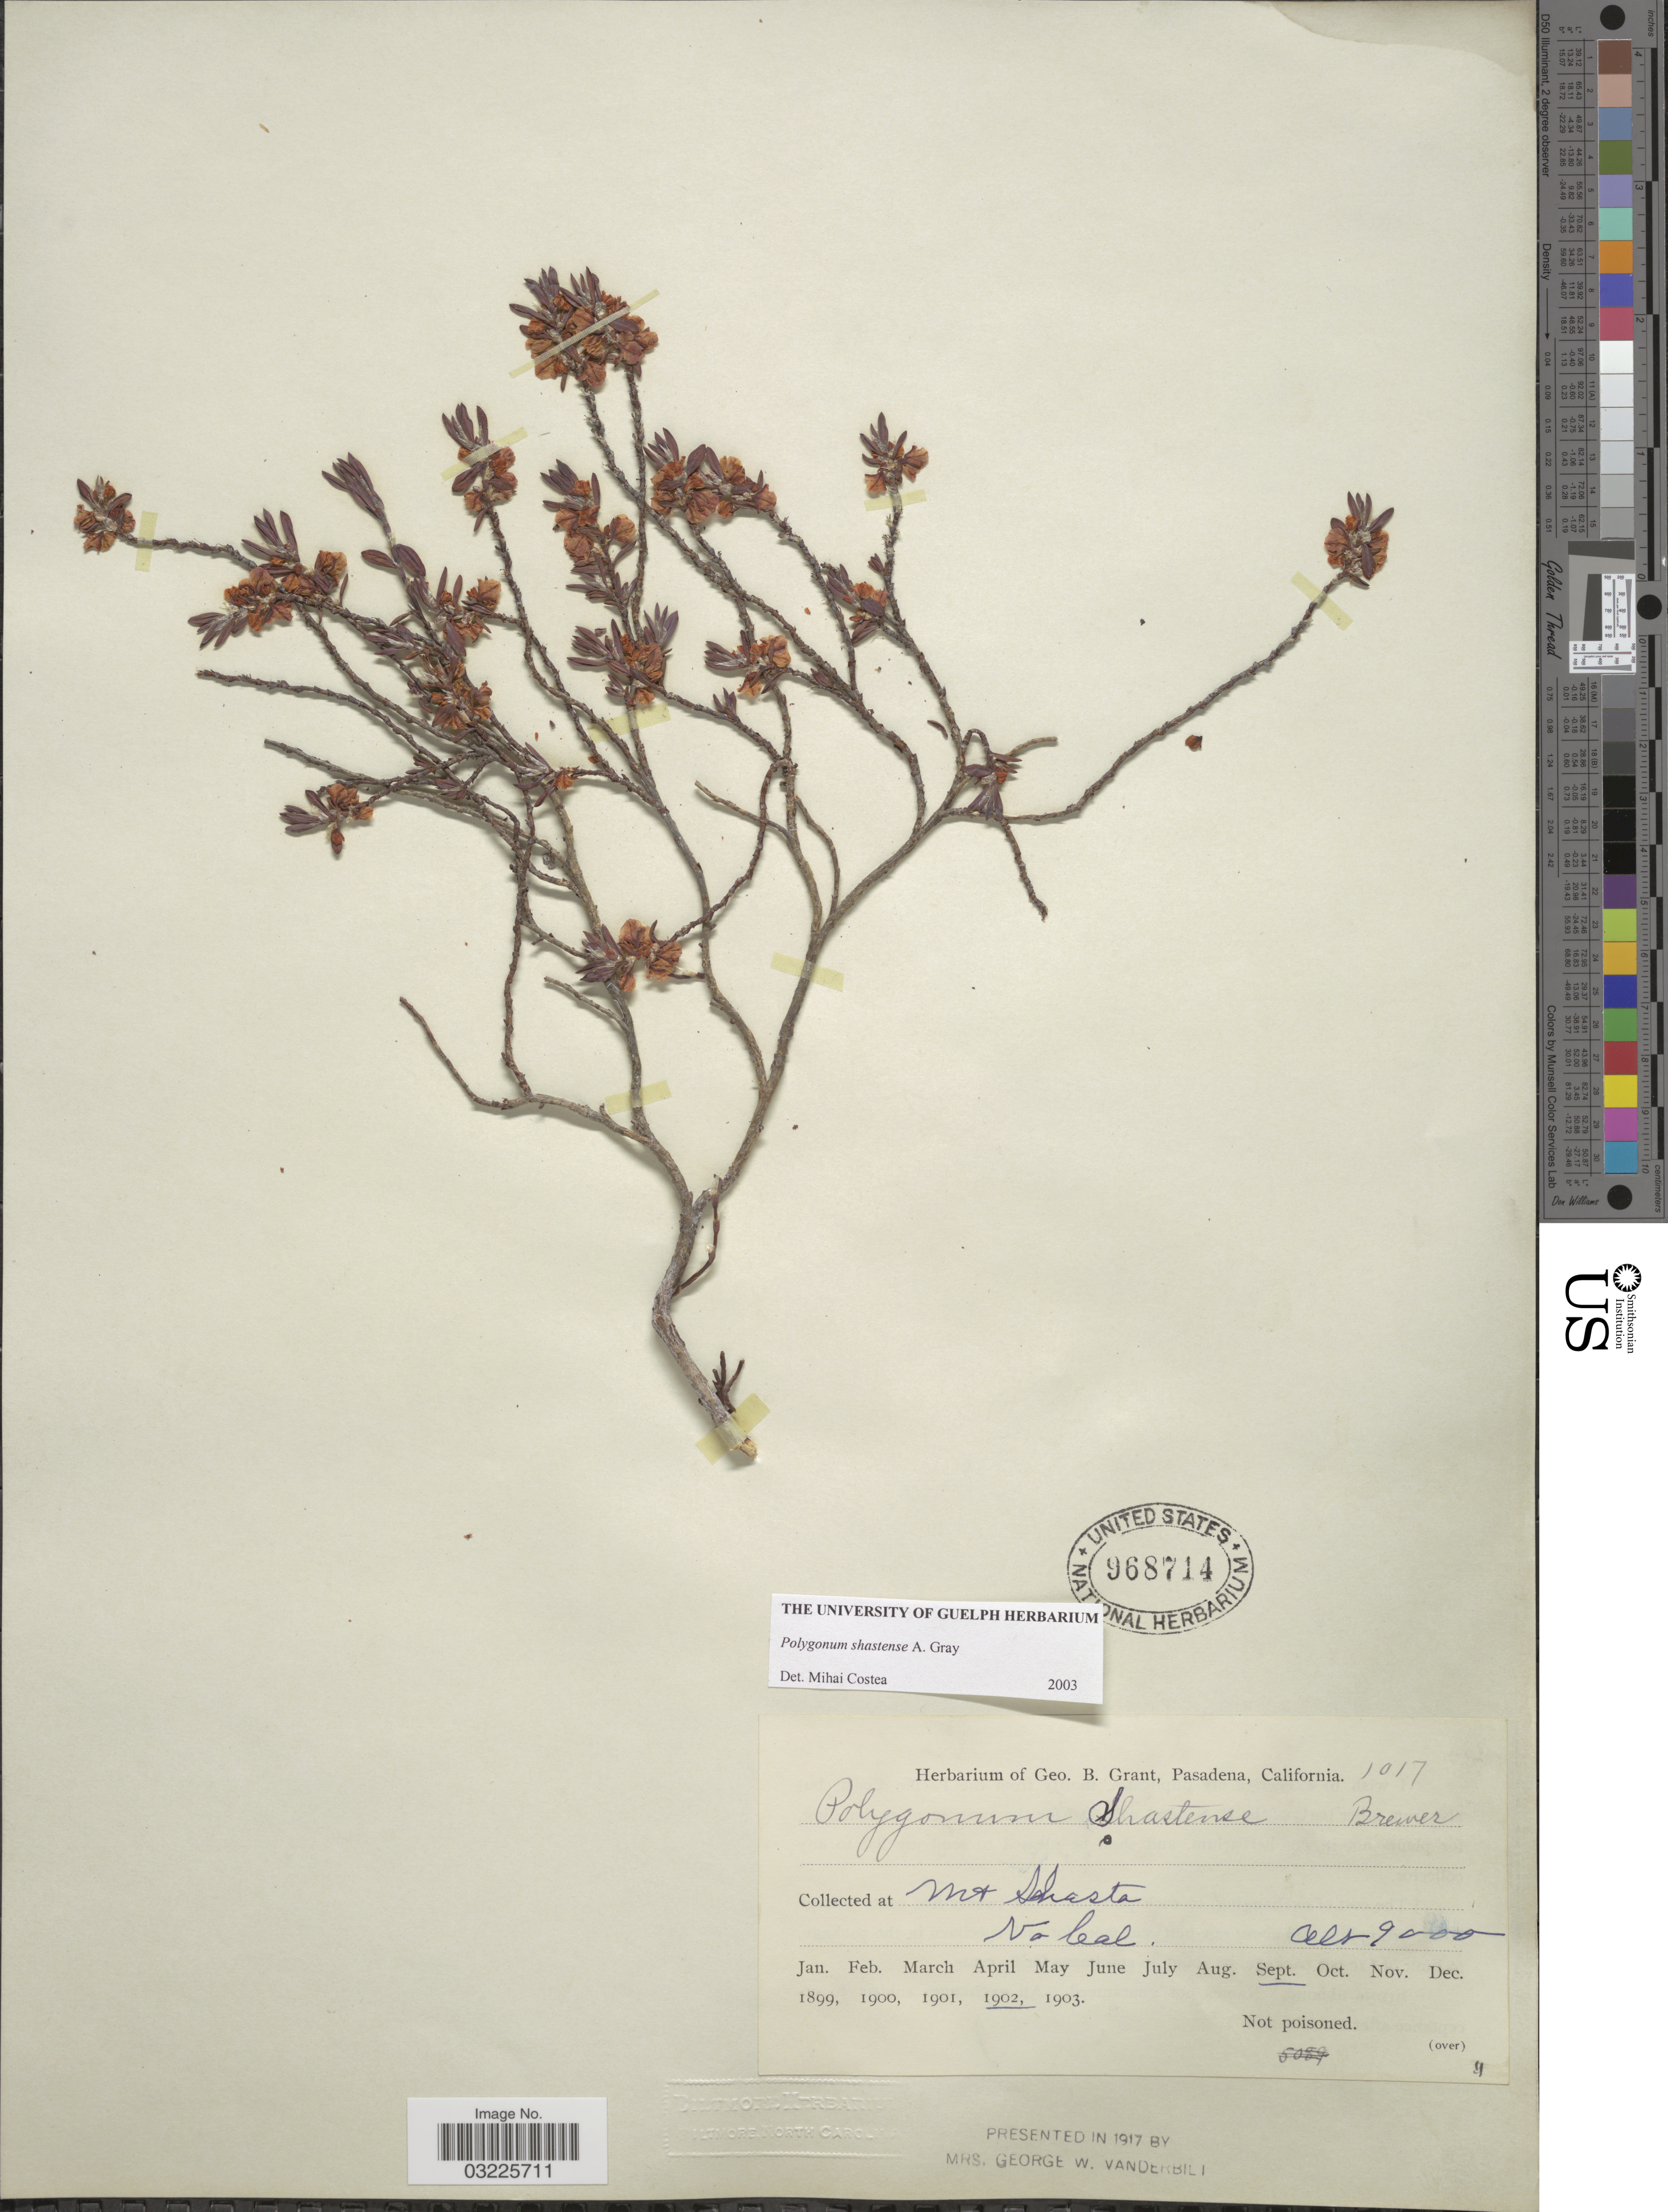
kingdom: Plantae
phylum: Tracheophyta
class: Magnoliopsida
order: Caryophyllales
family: Polygonaceae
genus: Polygonum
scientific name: Polygonum shastense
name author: W.H. Brewer ex A. Gray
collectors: ex herb. Geo. B. Grant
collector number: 1017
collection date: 1902-09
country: United States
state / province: California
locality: Mt. Shasta, No. Cal.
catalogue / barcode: US 968714